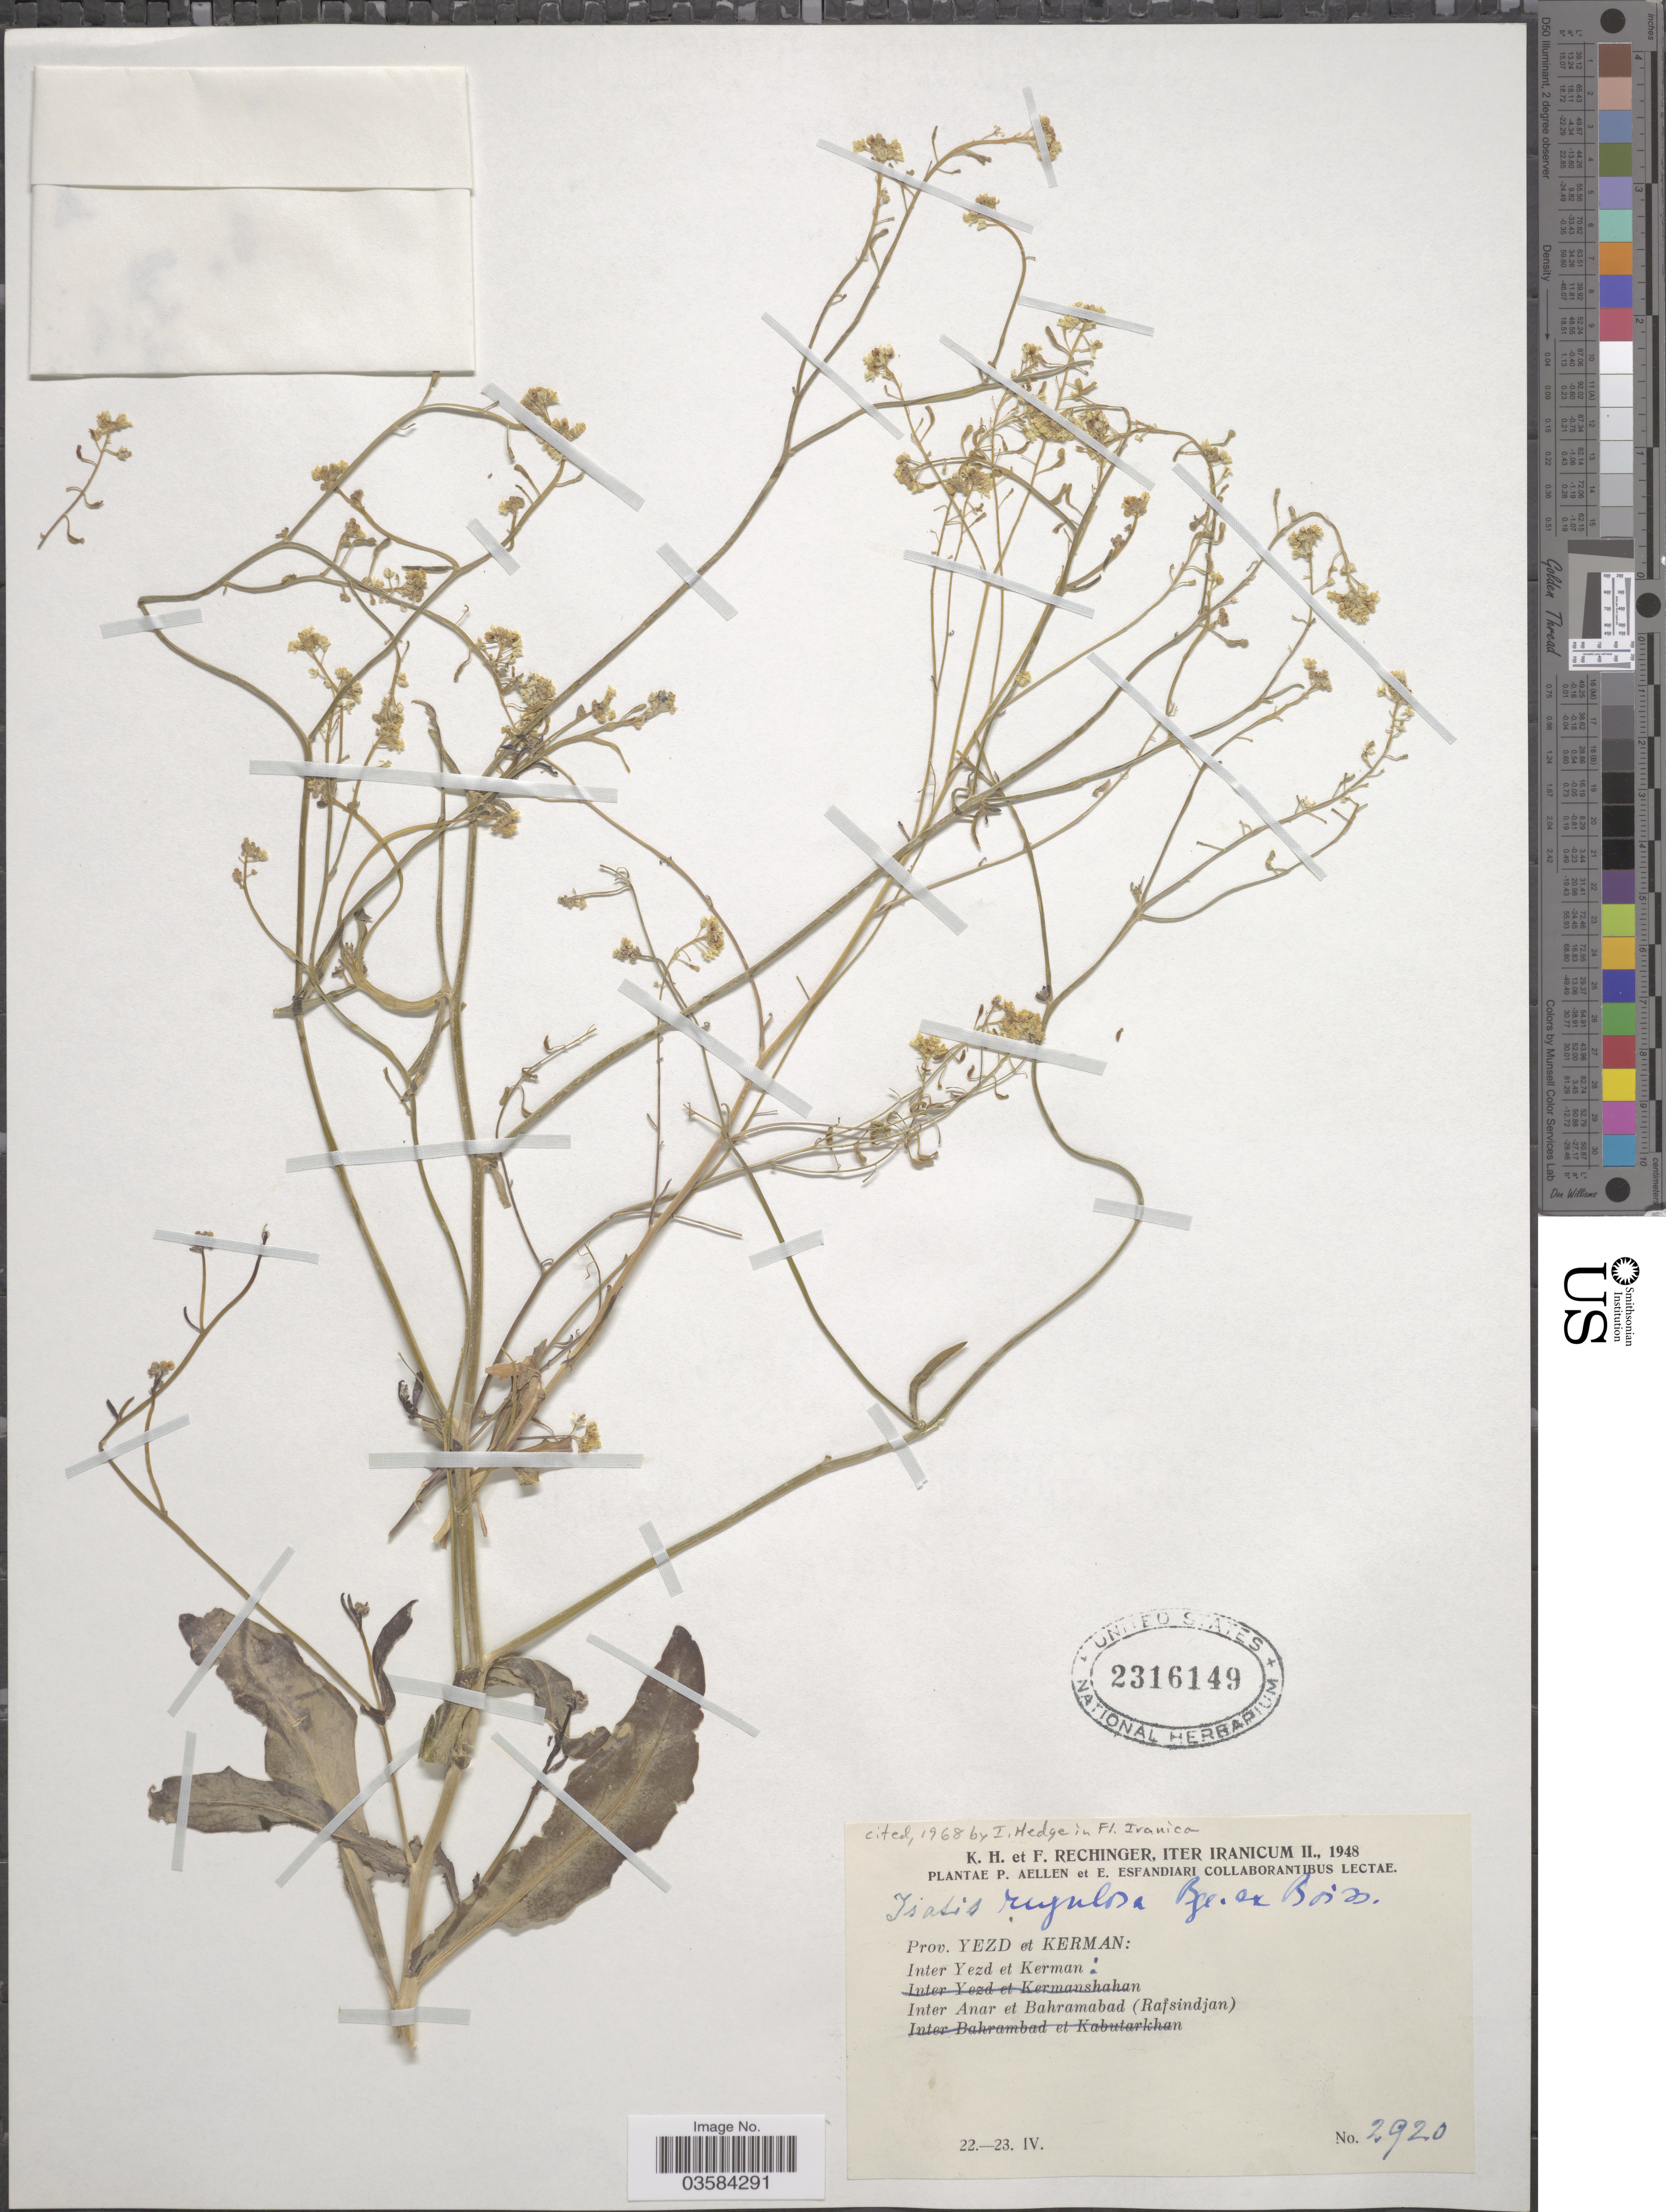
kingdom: Plantae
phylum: Tracheophyta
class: Magnoliopsida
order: Brassicales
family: Brassicaceae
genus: Isatis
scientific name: Isatis rugulosa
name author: Bunge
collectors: K. H. Rechinger, F. Rechinger, P. Aellen & E. Esfandiari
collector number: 2920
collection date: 1948-04-22/1948-04-23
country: Iran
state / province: Kerman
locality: Prov. Yezd. Inter Yezd et Kerman. Inter Anar et Bahramabad (Rafsindjan).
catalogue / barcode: US 2316149